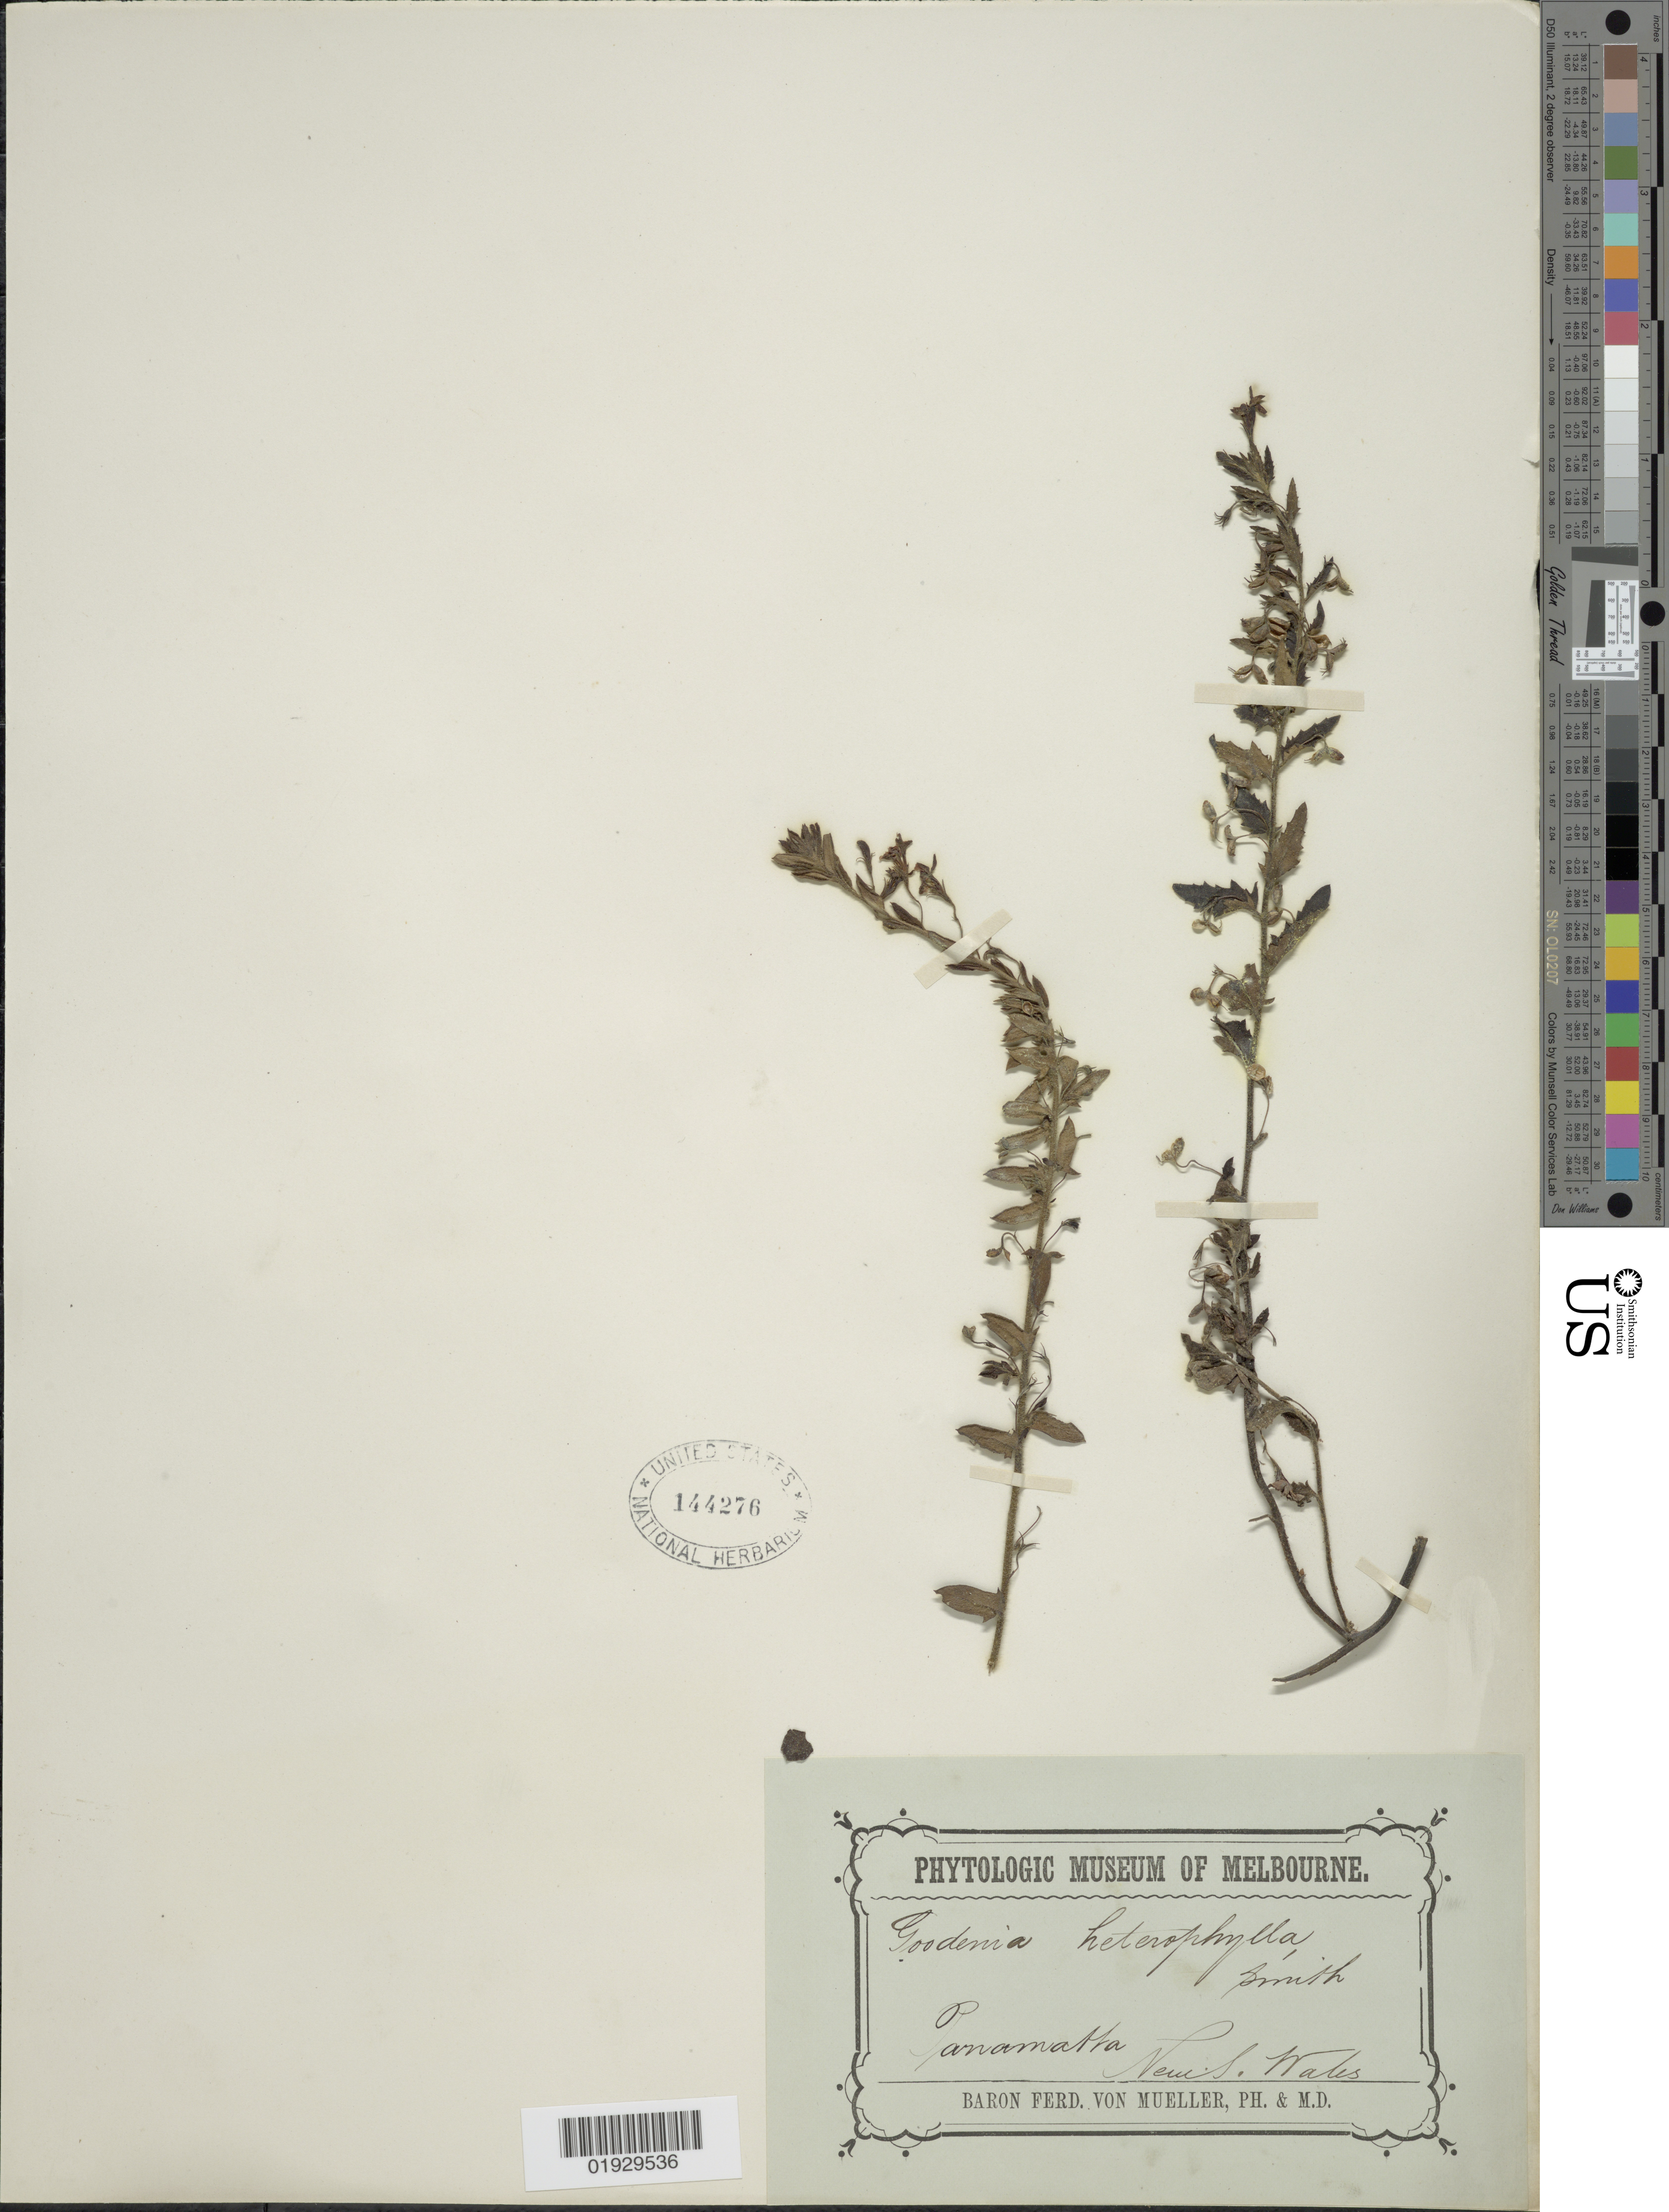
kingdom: Plantae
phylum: Tracheophyta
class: Magnoliopsida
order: Asterales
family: Goodeniaceae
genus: Goodenia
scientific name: Goodenia heterophylla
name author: Sw.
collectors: B. von Mueller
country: Australia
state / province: New South Wales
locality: Paramatta.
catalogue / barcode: US 144276